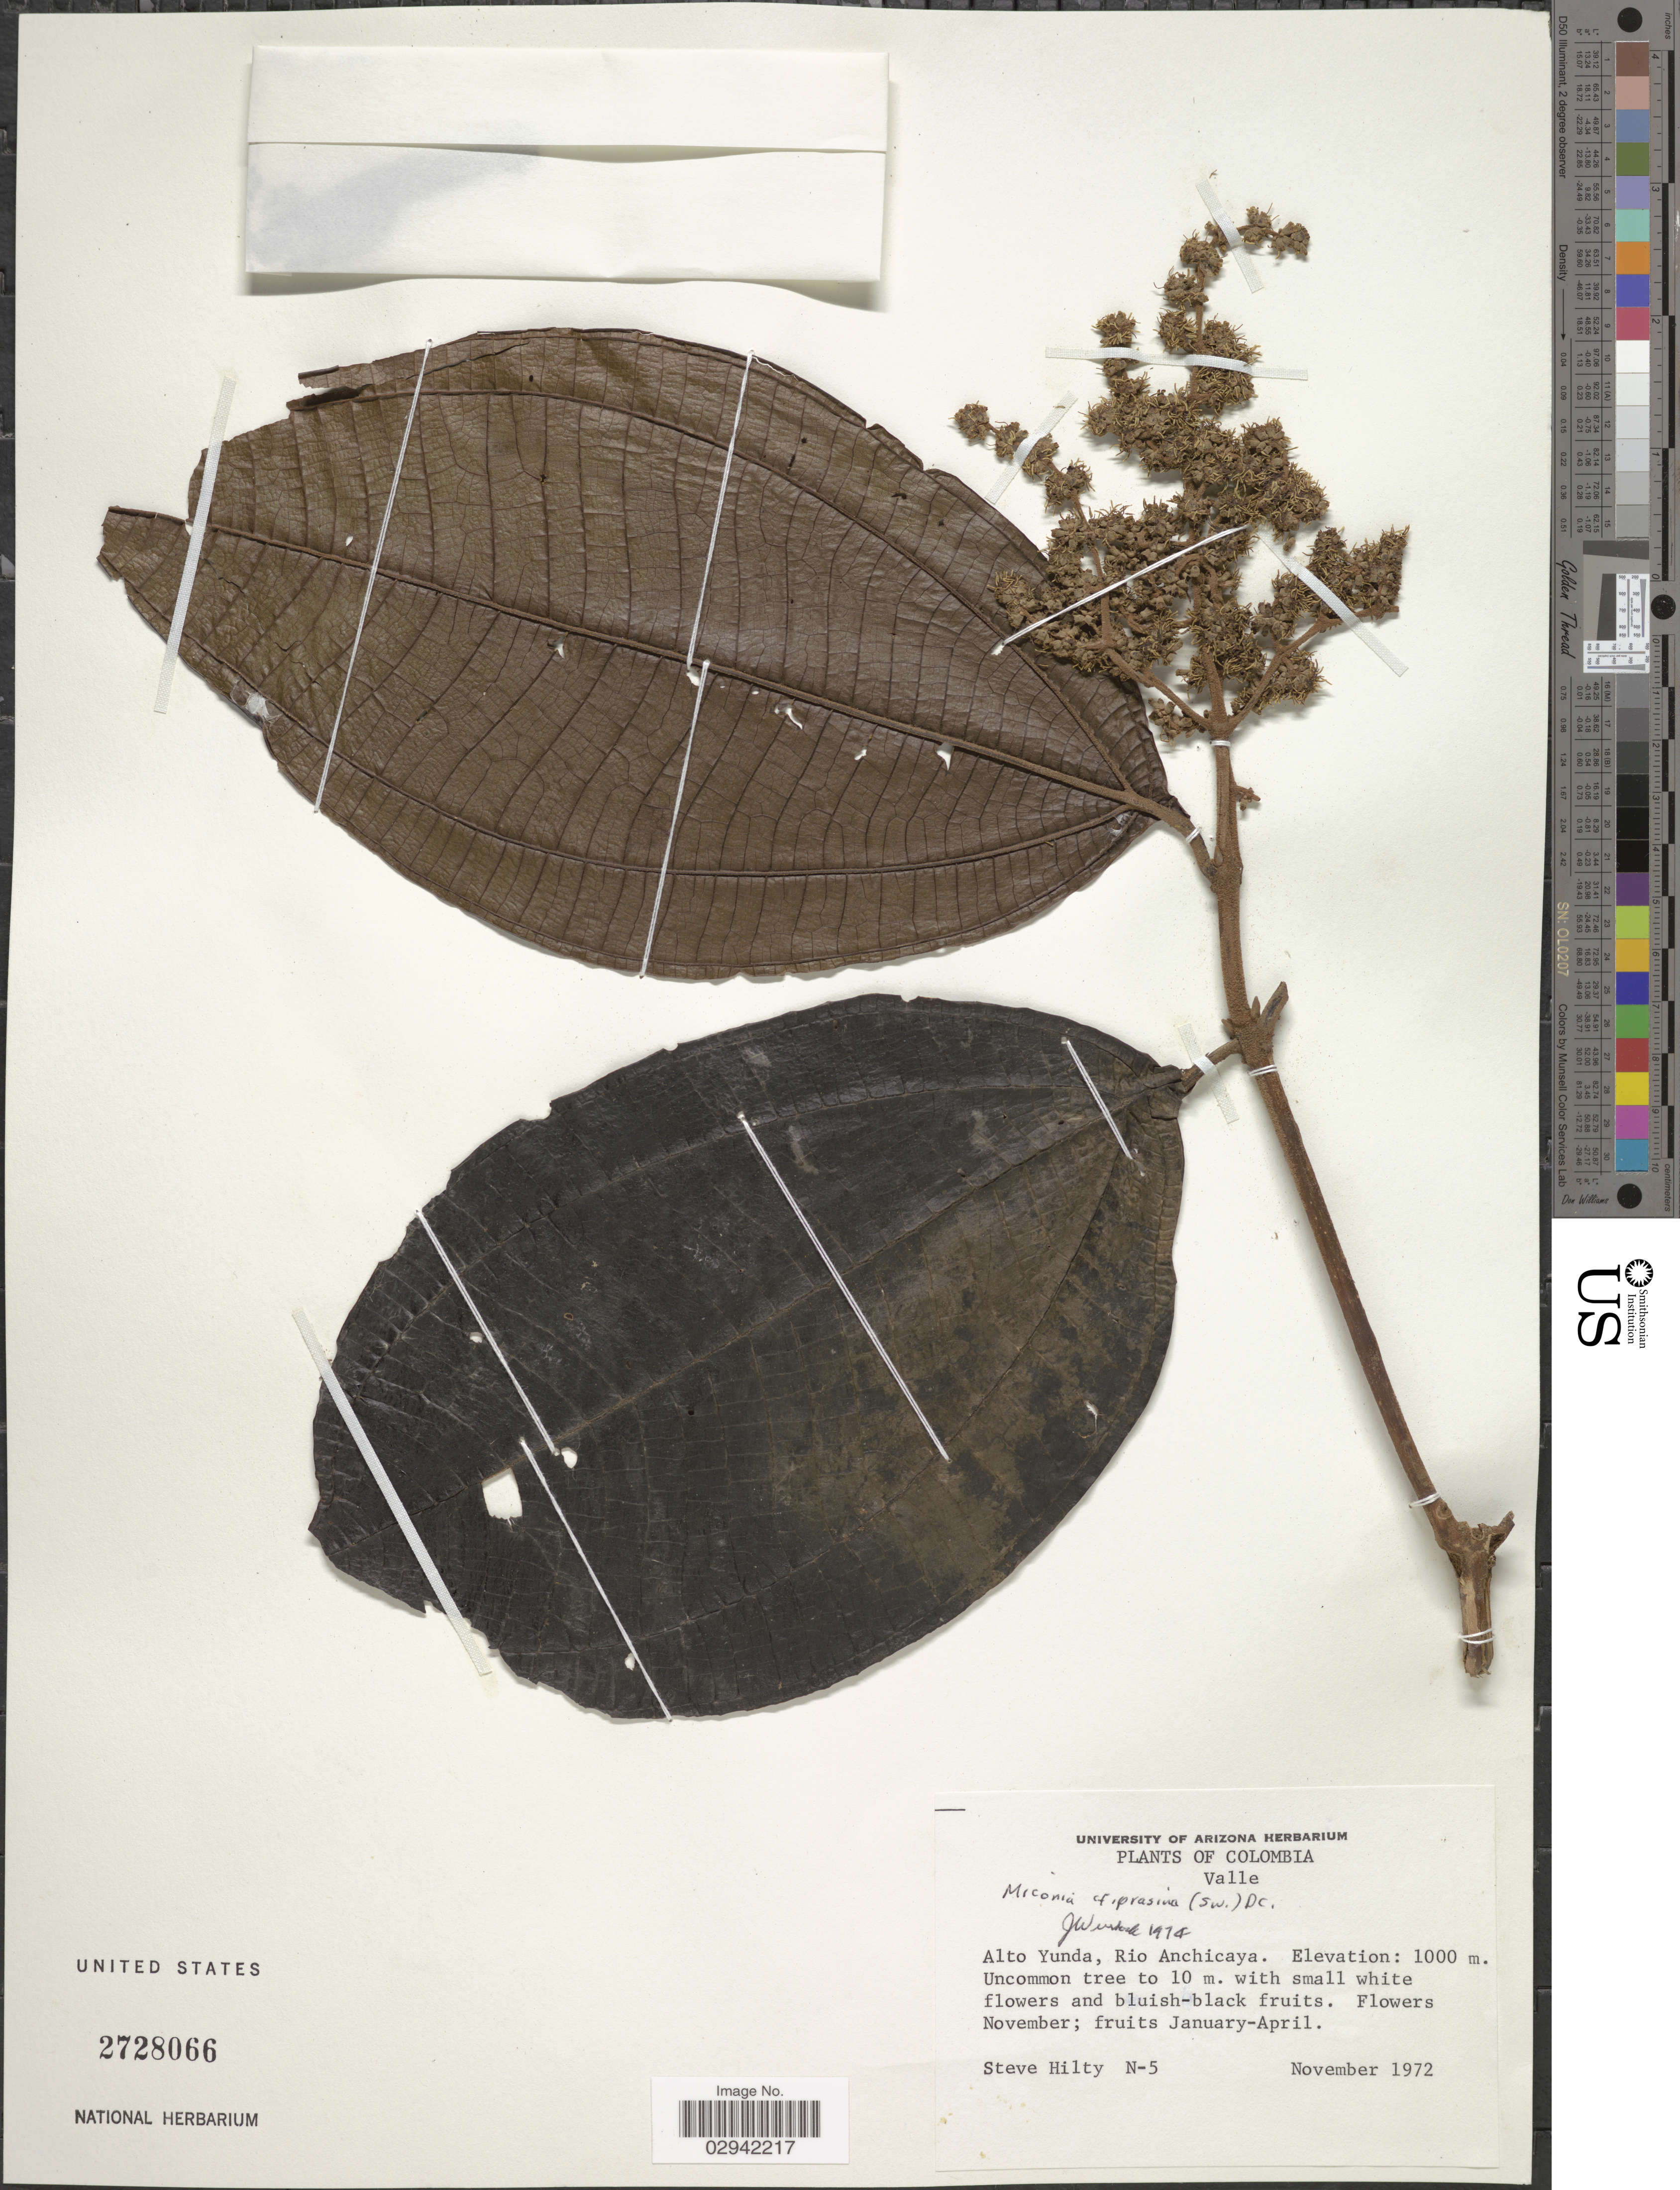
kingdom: Plantae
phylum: Tracheophyta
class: Magnoliopsida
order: Myrtales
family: Melastomataceae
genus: Miconia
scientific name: Miconia prasina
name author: (Sw.) DC.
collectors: S. Hilty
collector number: N-5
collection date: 1972-11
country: Colombia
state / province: Valle del Cauca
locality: Valle, Alto Yunda, Rio Anchicaya.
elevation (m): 1000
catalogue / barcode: US 2728066